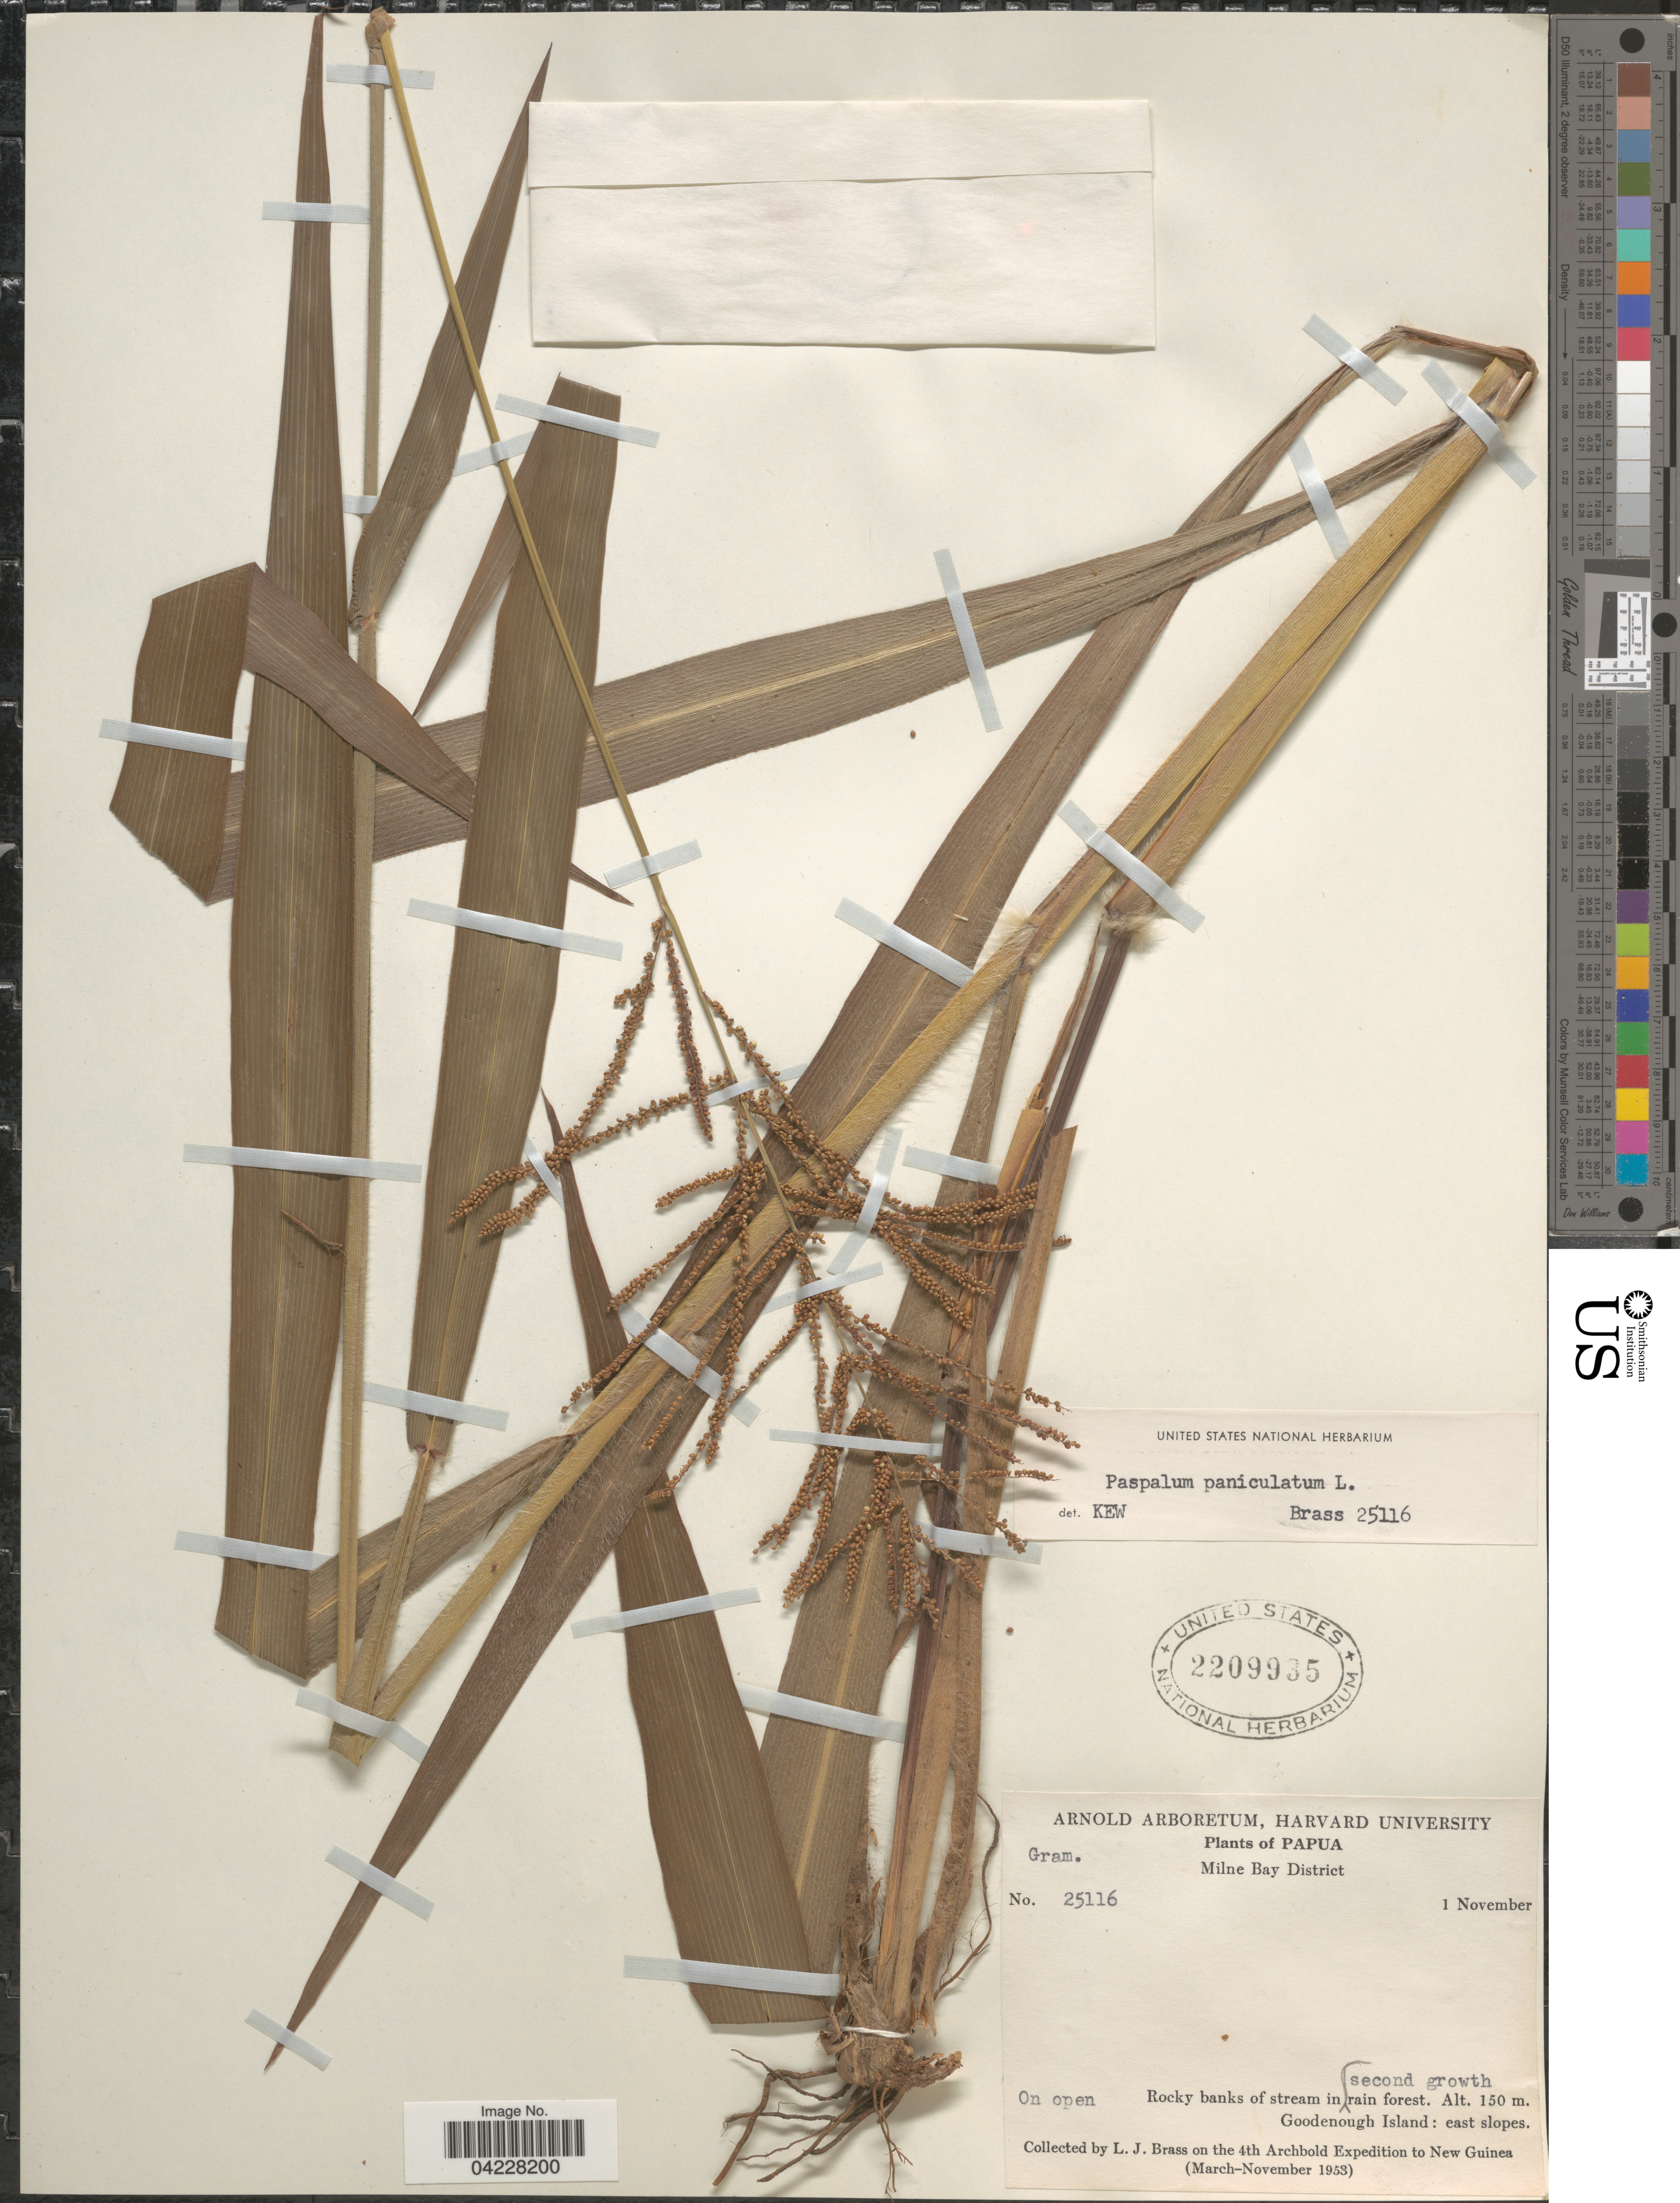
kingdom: Plantae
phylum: Tracheophyta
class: Liliopsida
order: Poales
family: Poaceae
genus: Paspalum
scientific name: Paspalum paniculatum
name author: L.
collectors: L. J. Brass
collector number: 25116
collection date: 1953-11-01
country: Papua New Guinea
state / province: Milne Bay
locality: Papua. Milne Bay District. On open Rocky banks of stream in second growth rain forest. Goodenough Island: east slopes. The 4th Archbold Expedition to New Guinea (March-November 1953).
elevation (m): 150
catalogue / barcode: US 2209935